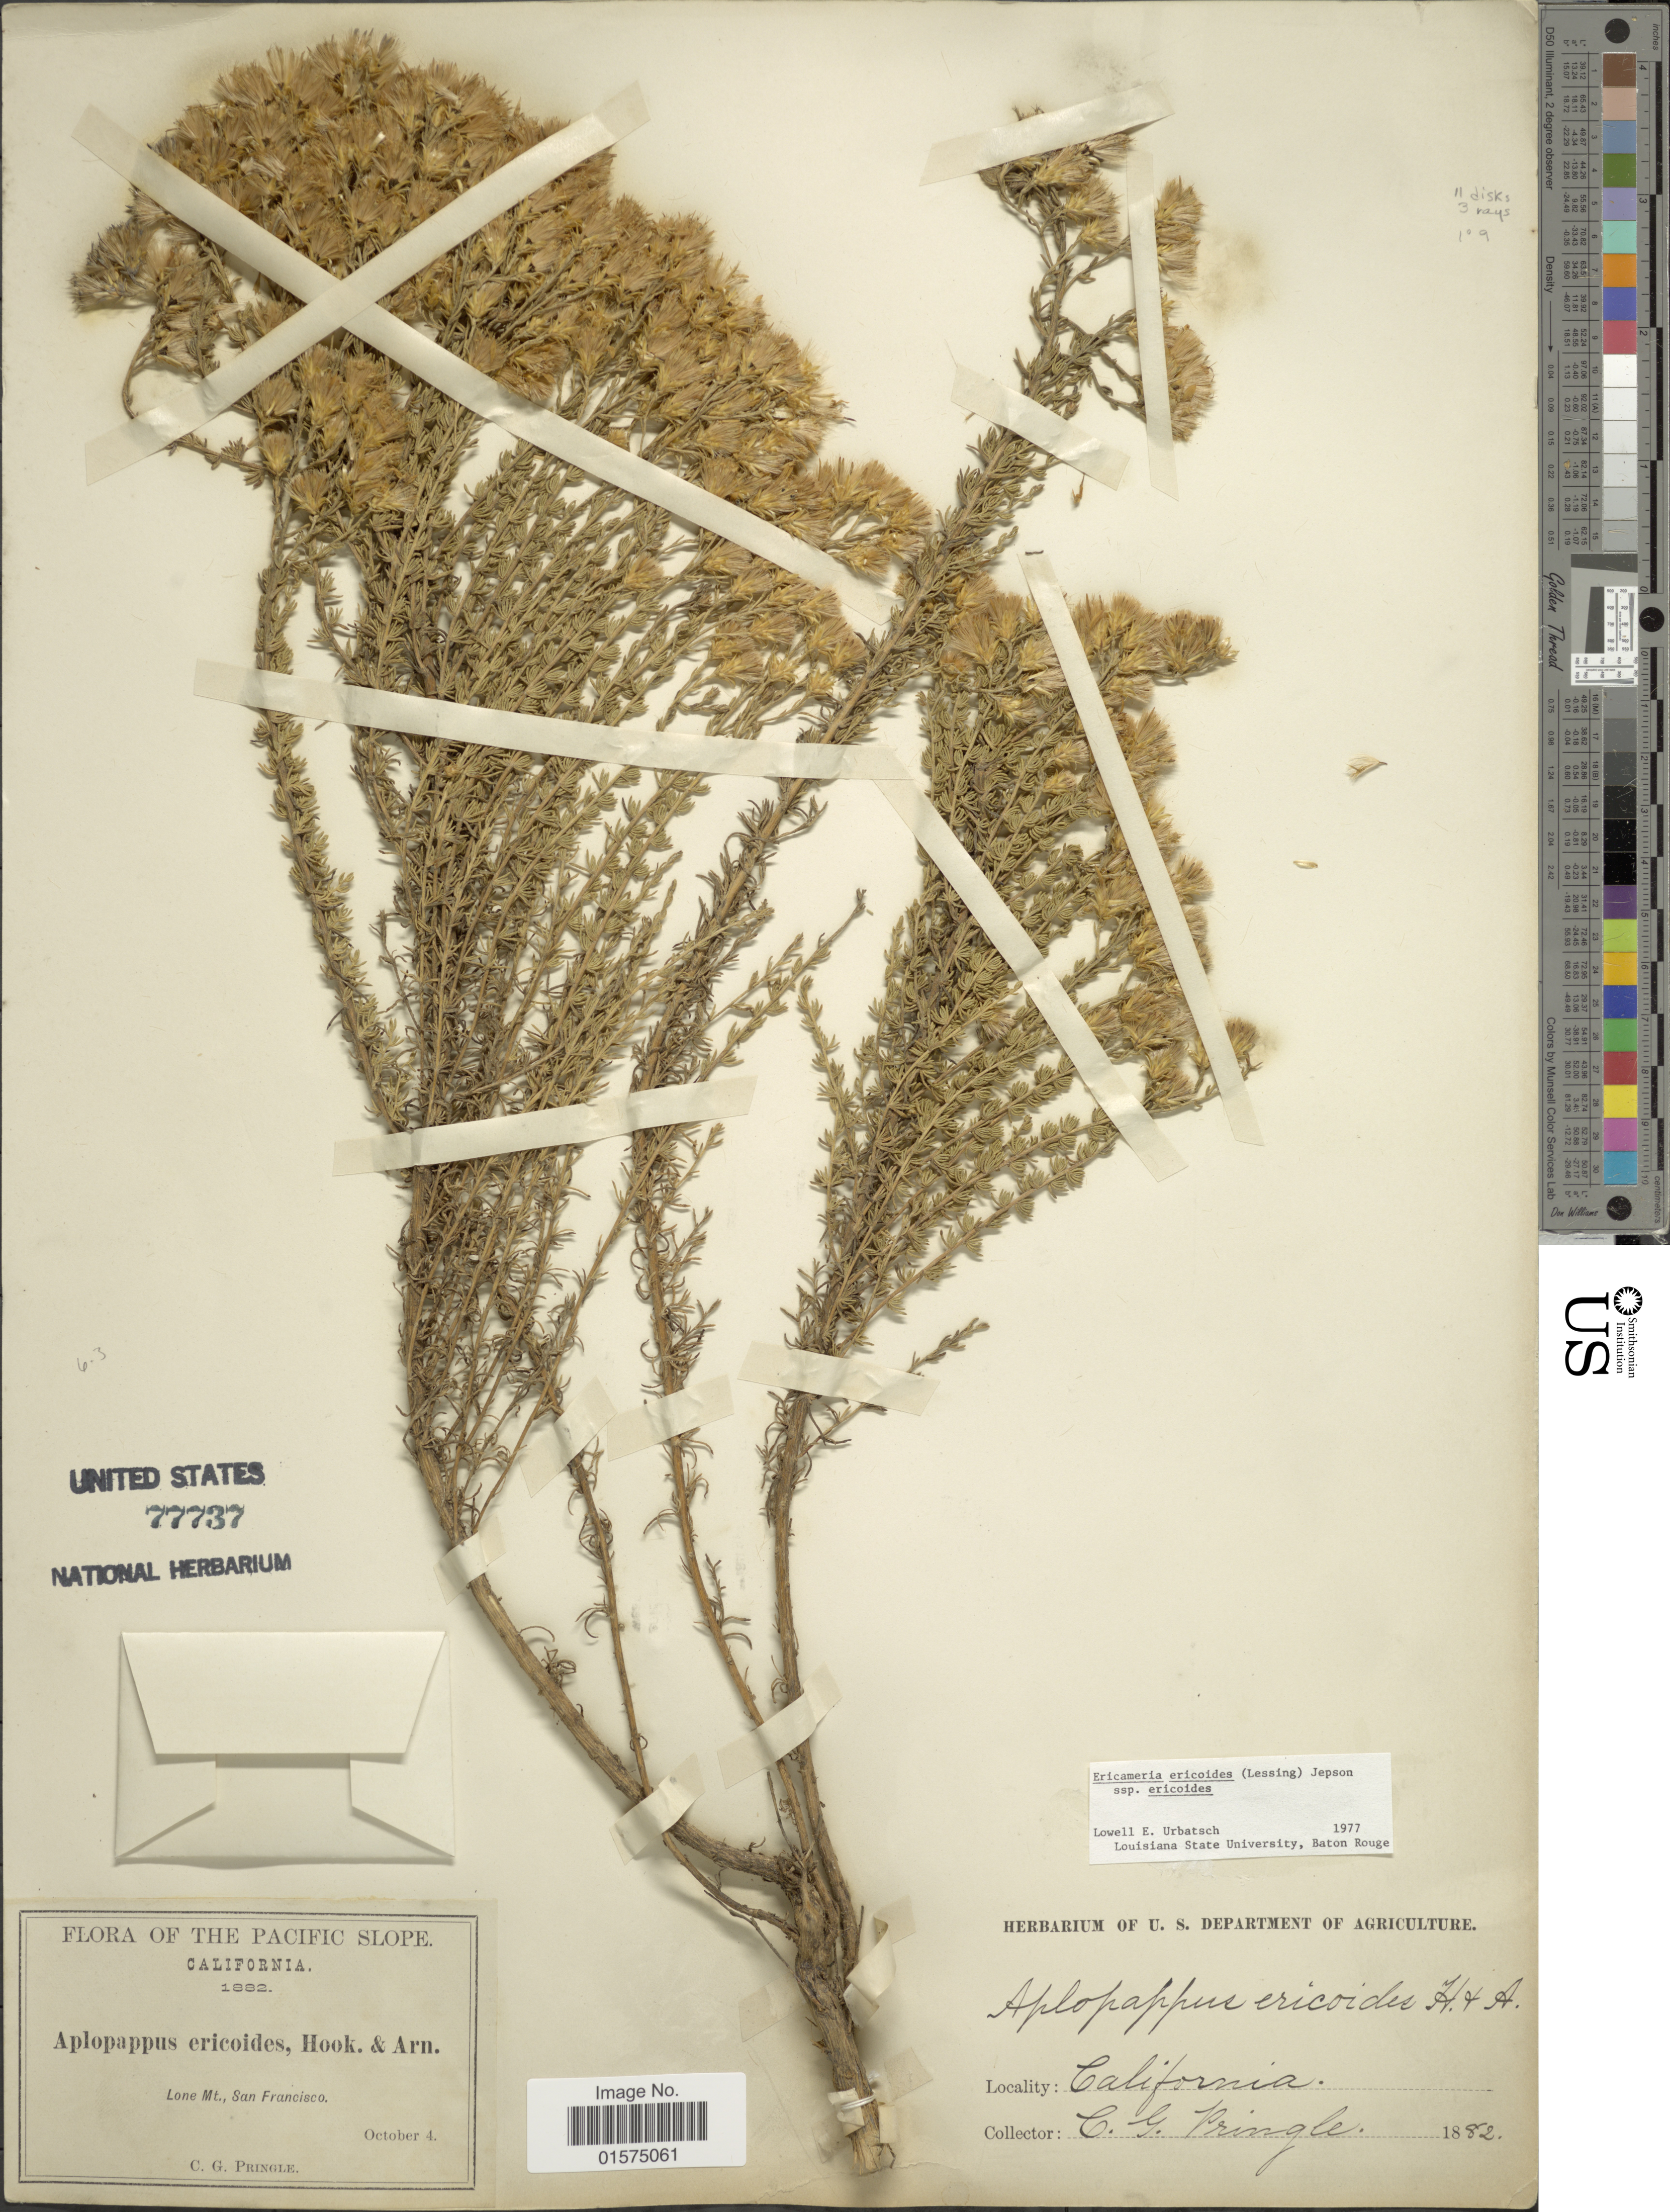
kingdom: Plantae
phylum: Tracheophyta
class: Magnoliopsida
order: Asterales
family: Asteraceae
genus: Ericameria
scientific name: Ericameria ericoides subsp. ericoides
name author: (Less.) Nutt. ex Jeps.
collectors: C. G. Pringle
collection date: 1882-10-04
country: United States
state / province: California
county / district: San Francisco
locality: Pacific Slope. Lone Mt., San Francisco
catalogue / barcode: US 77737